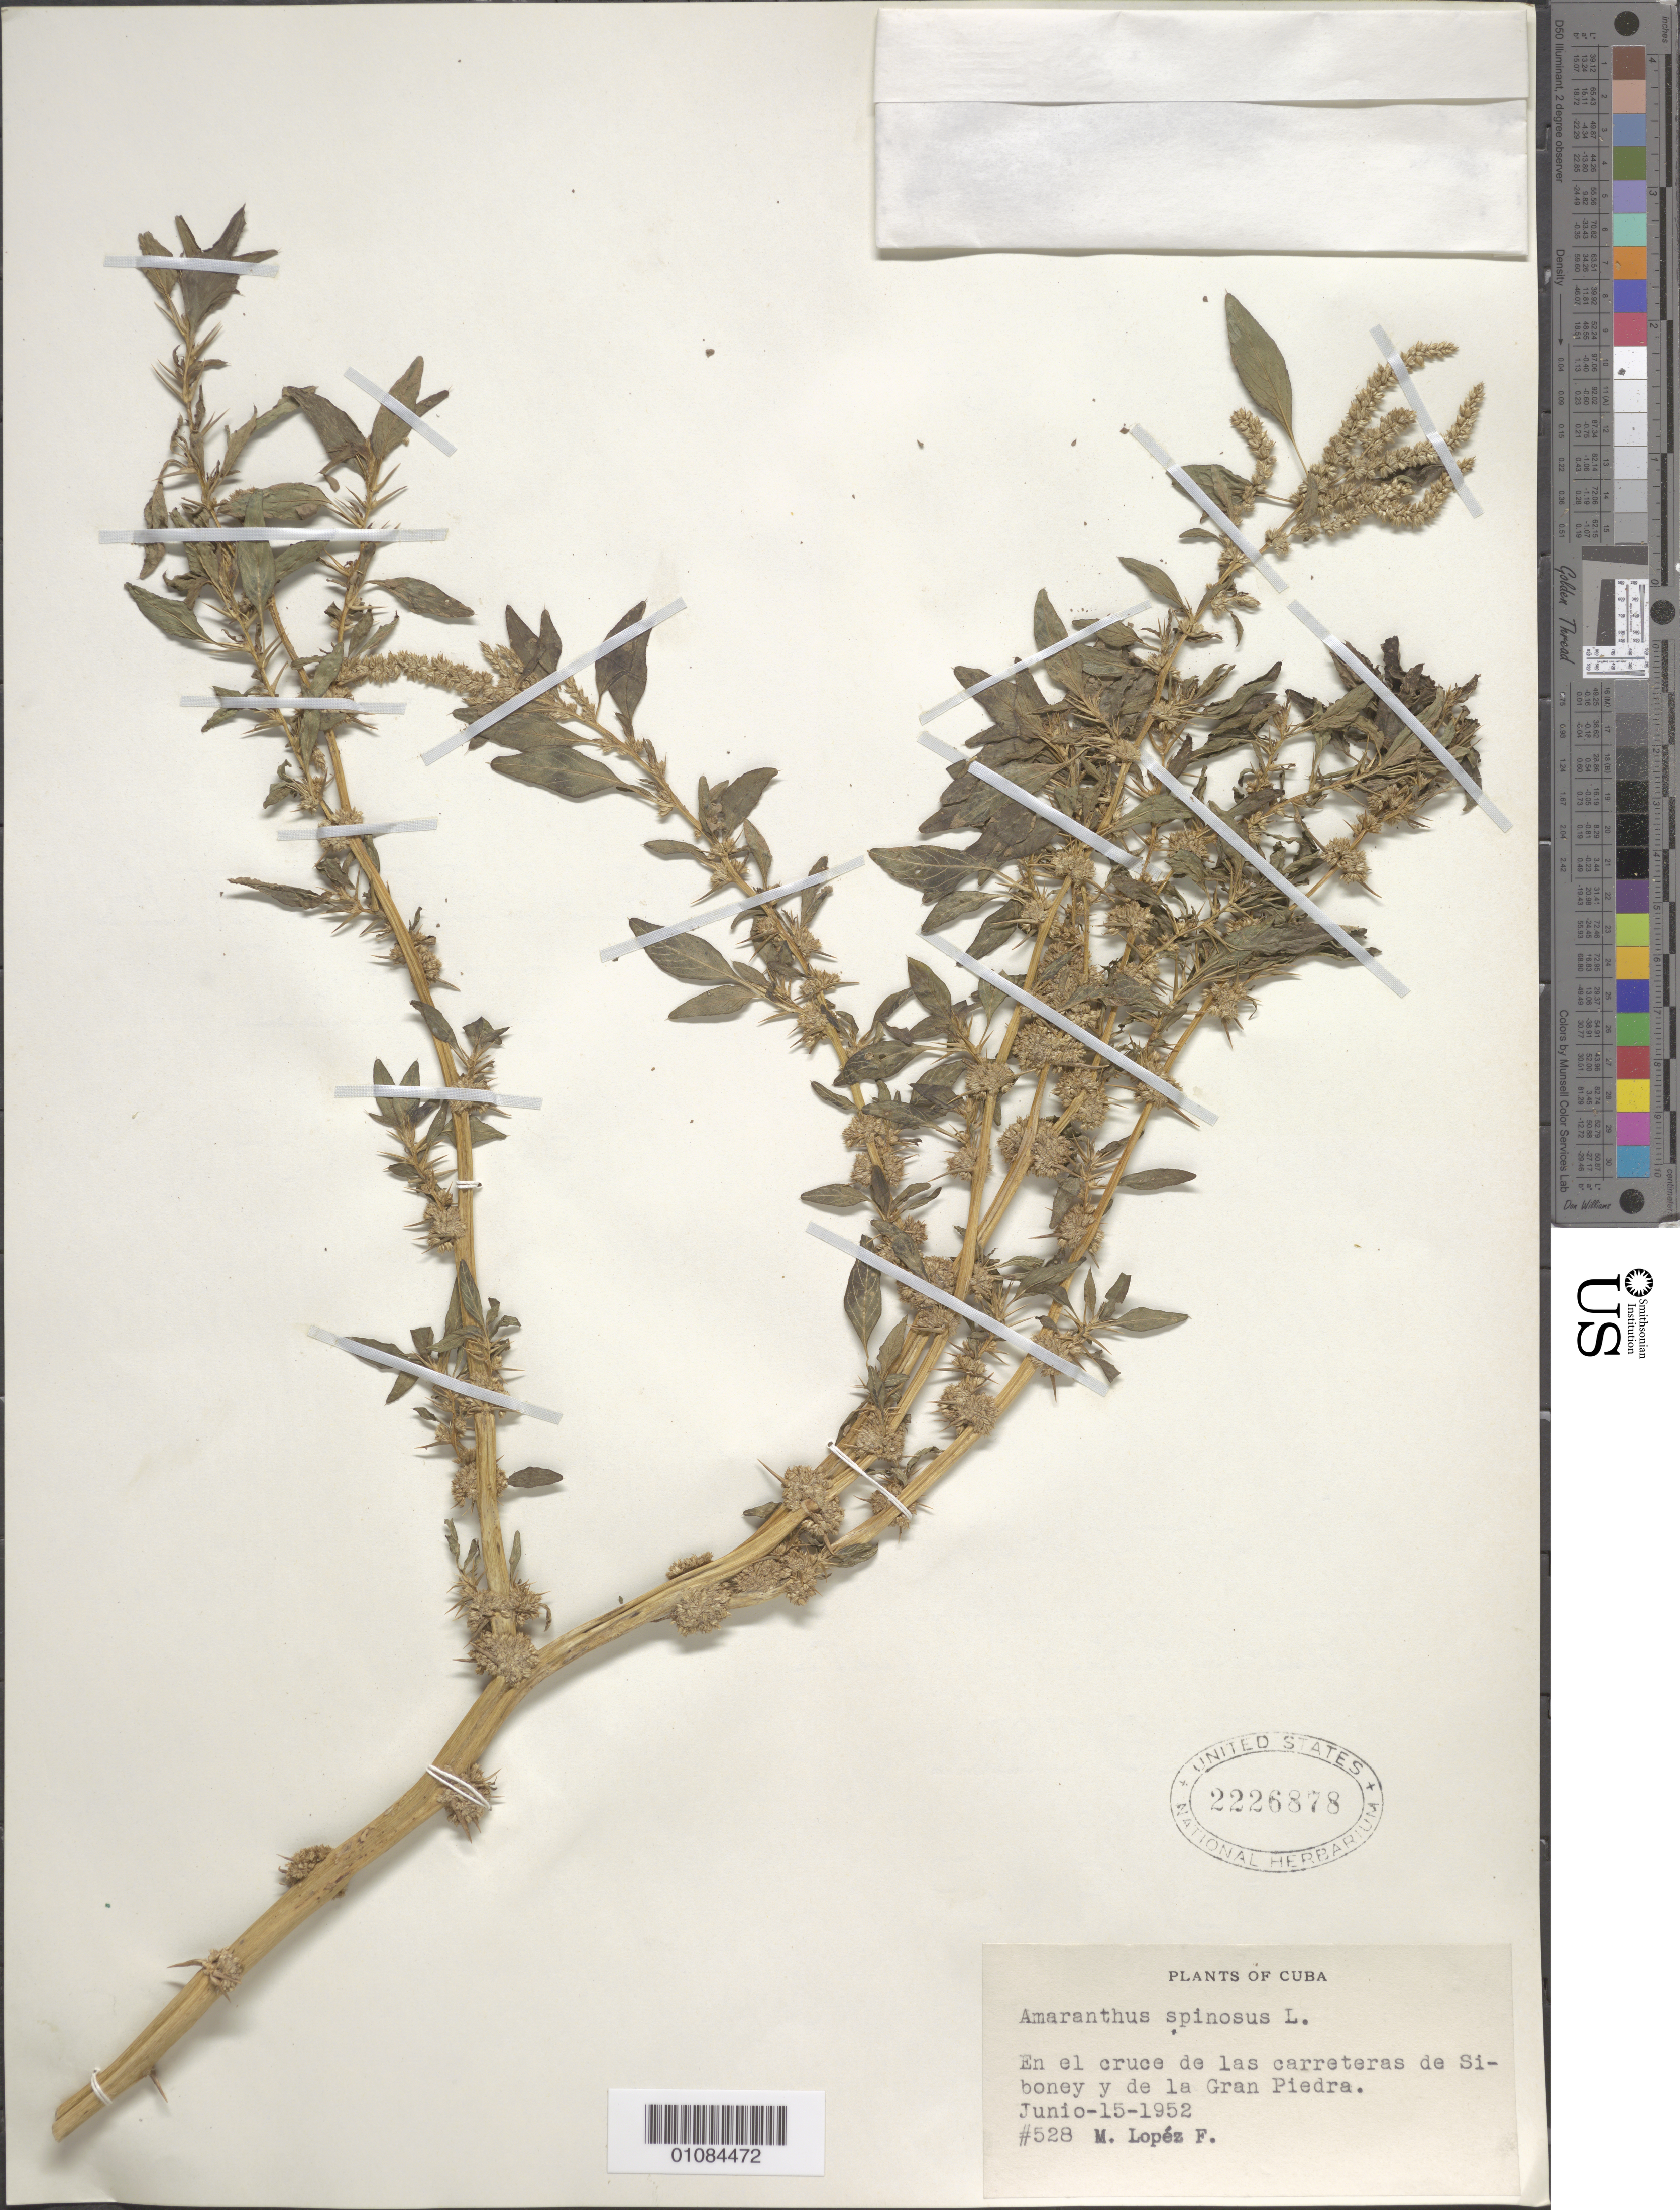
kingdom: Plantae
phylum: Tracheophyta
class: Magnoliopsida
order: Caryophyllales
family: Amaranthaceae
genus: Amaranthus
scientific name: Amaranthus spinosus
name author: L.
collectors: M. López Figueiras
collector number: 528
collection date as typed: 15 Jun 1952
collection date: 1952-06-15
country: Cuba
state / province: Santiago de Cuba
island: Cuba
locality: En el cruce de las carreteras de Siboney y de la Gran Piedra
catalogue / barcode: US 2226878